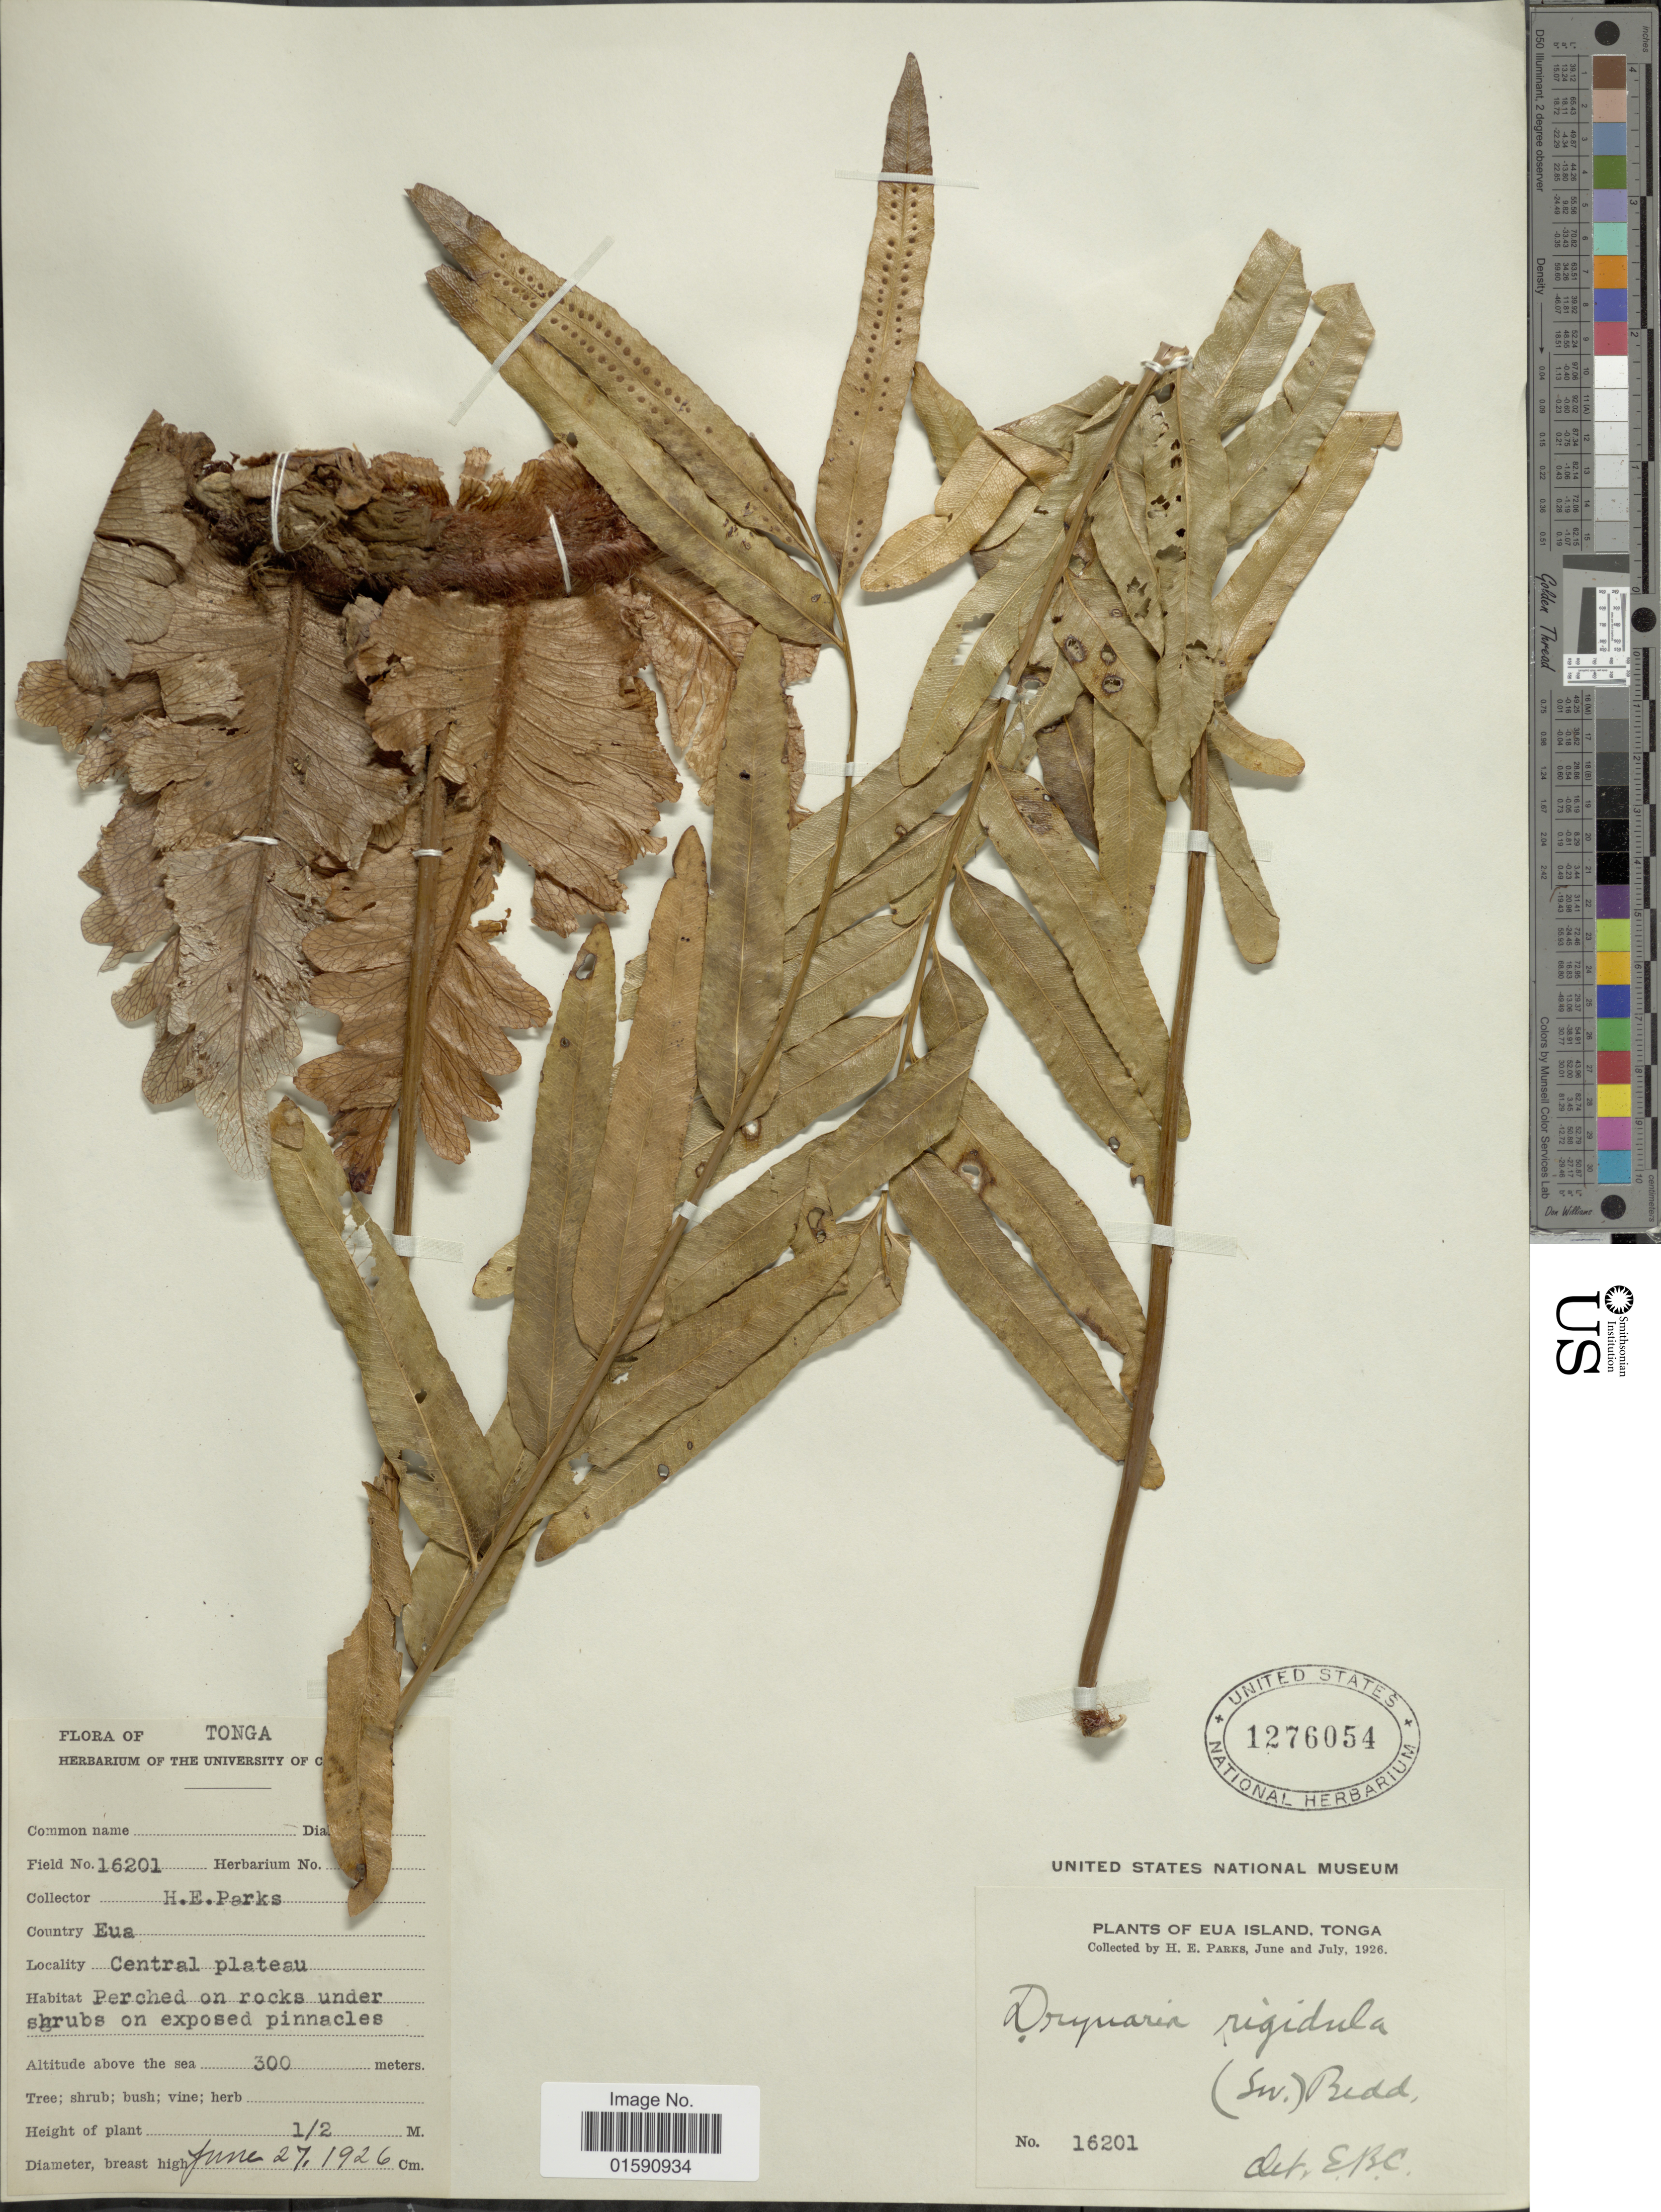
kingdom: Plantae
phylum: Tracheophyta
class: Polypodiopsida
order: Polypodiales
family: Polypodiaceae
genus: Drynaria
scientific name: Drynaria rigidula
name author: (Sw.) Bedd.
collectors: H. E. Parks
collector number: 16201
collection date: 1926-06-27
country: Tonga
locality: Eua Island, Tonga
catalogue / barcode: US 1276054